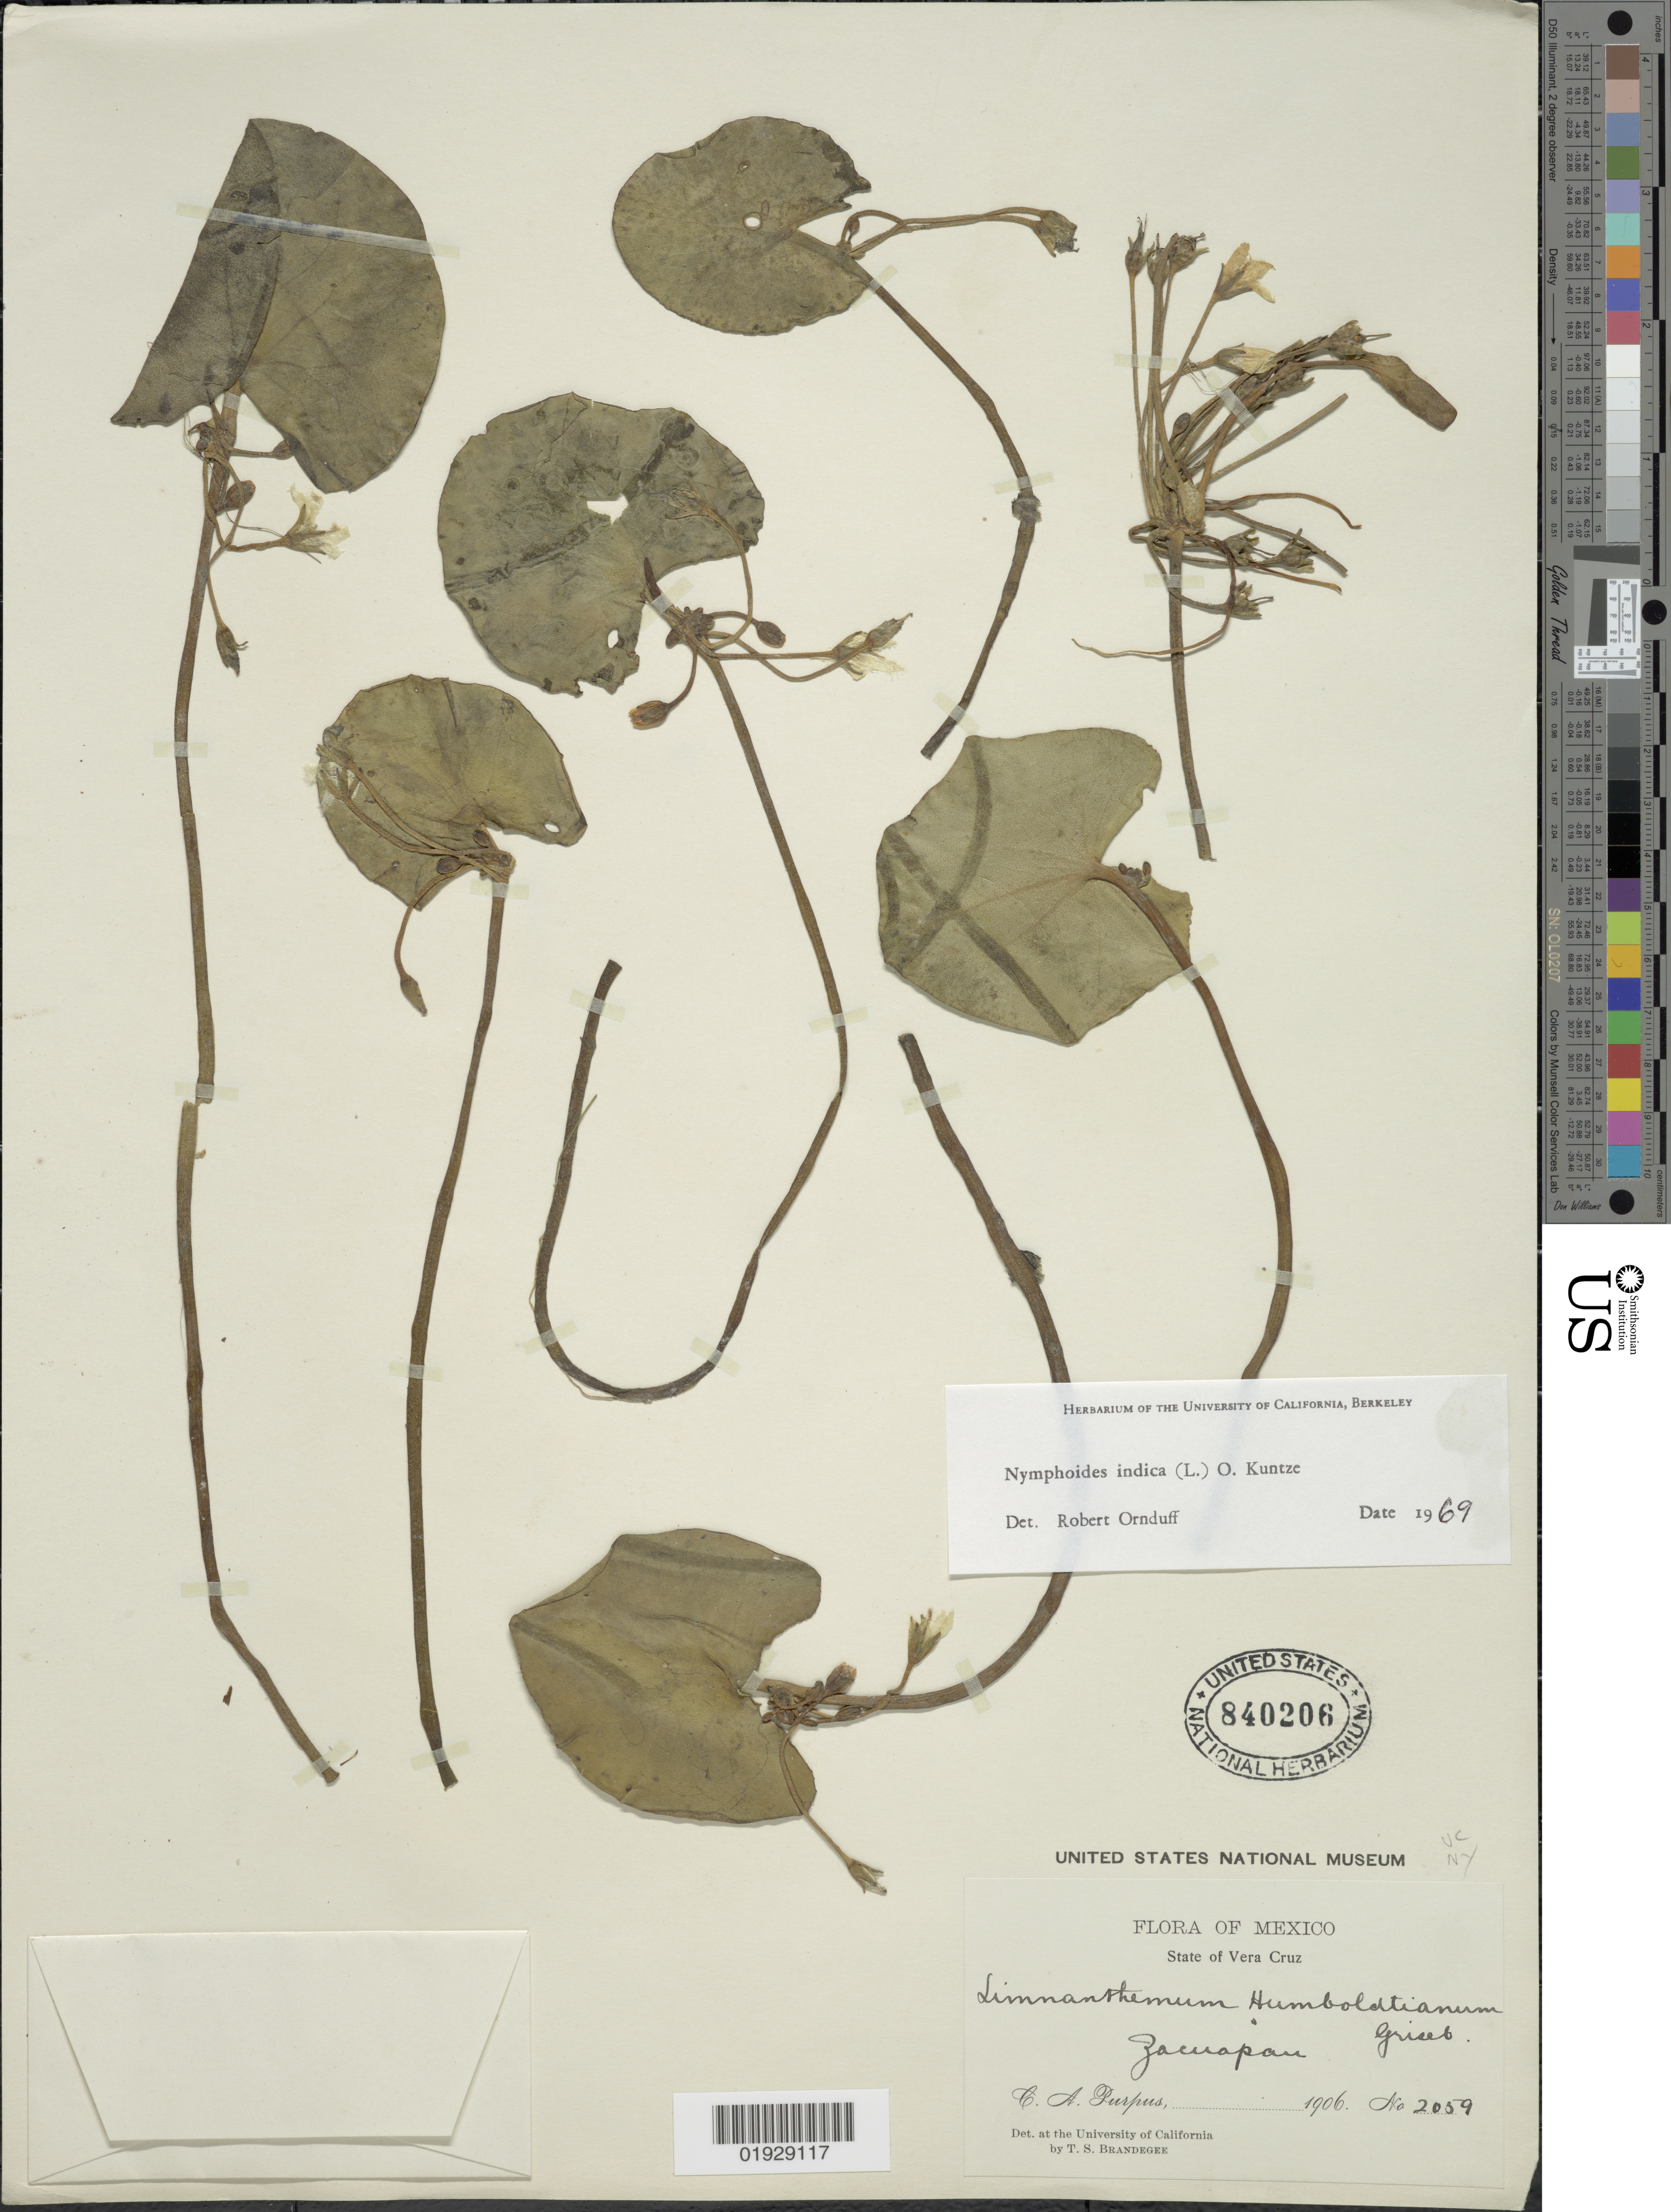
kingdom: Plantae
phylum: Tracheophyta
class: Magnoliopsida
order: Asterales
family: Menyanthaceae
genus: Nymphoides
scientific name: Nymphoides indica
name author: (L.) Kuntze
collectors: C. A. Purpus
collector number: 2059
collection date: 1906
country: Mexico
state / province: Veracruz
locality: State of Vera Cruz. Zacuapan.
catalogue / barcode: US 840206